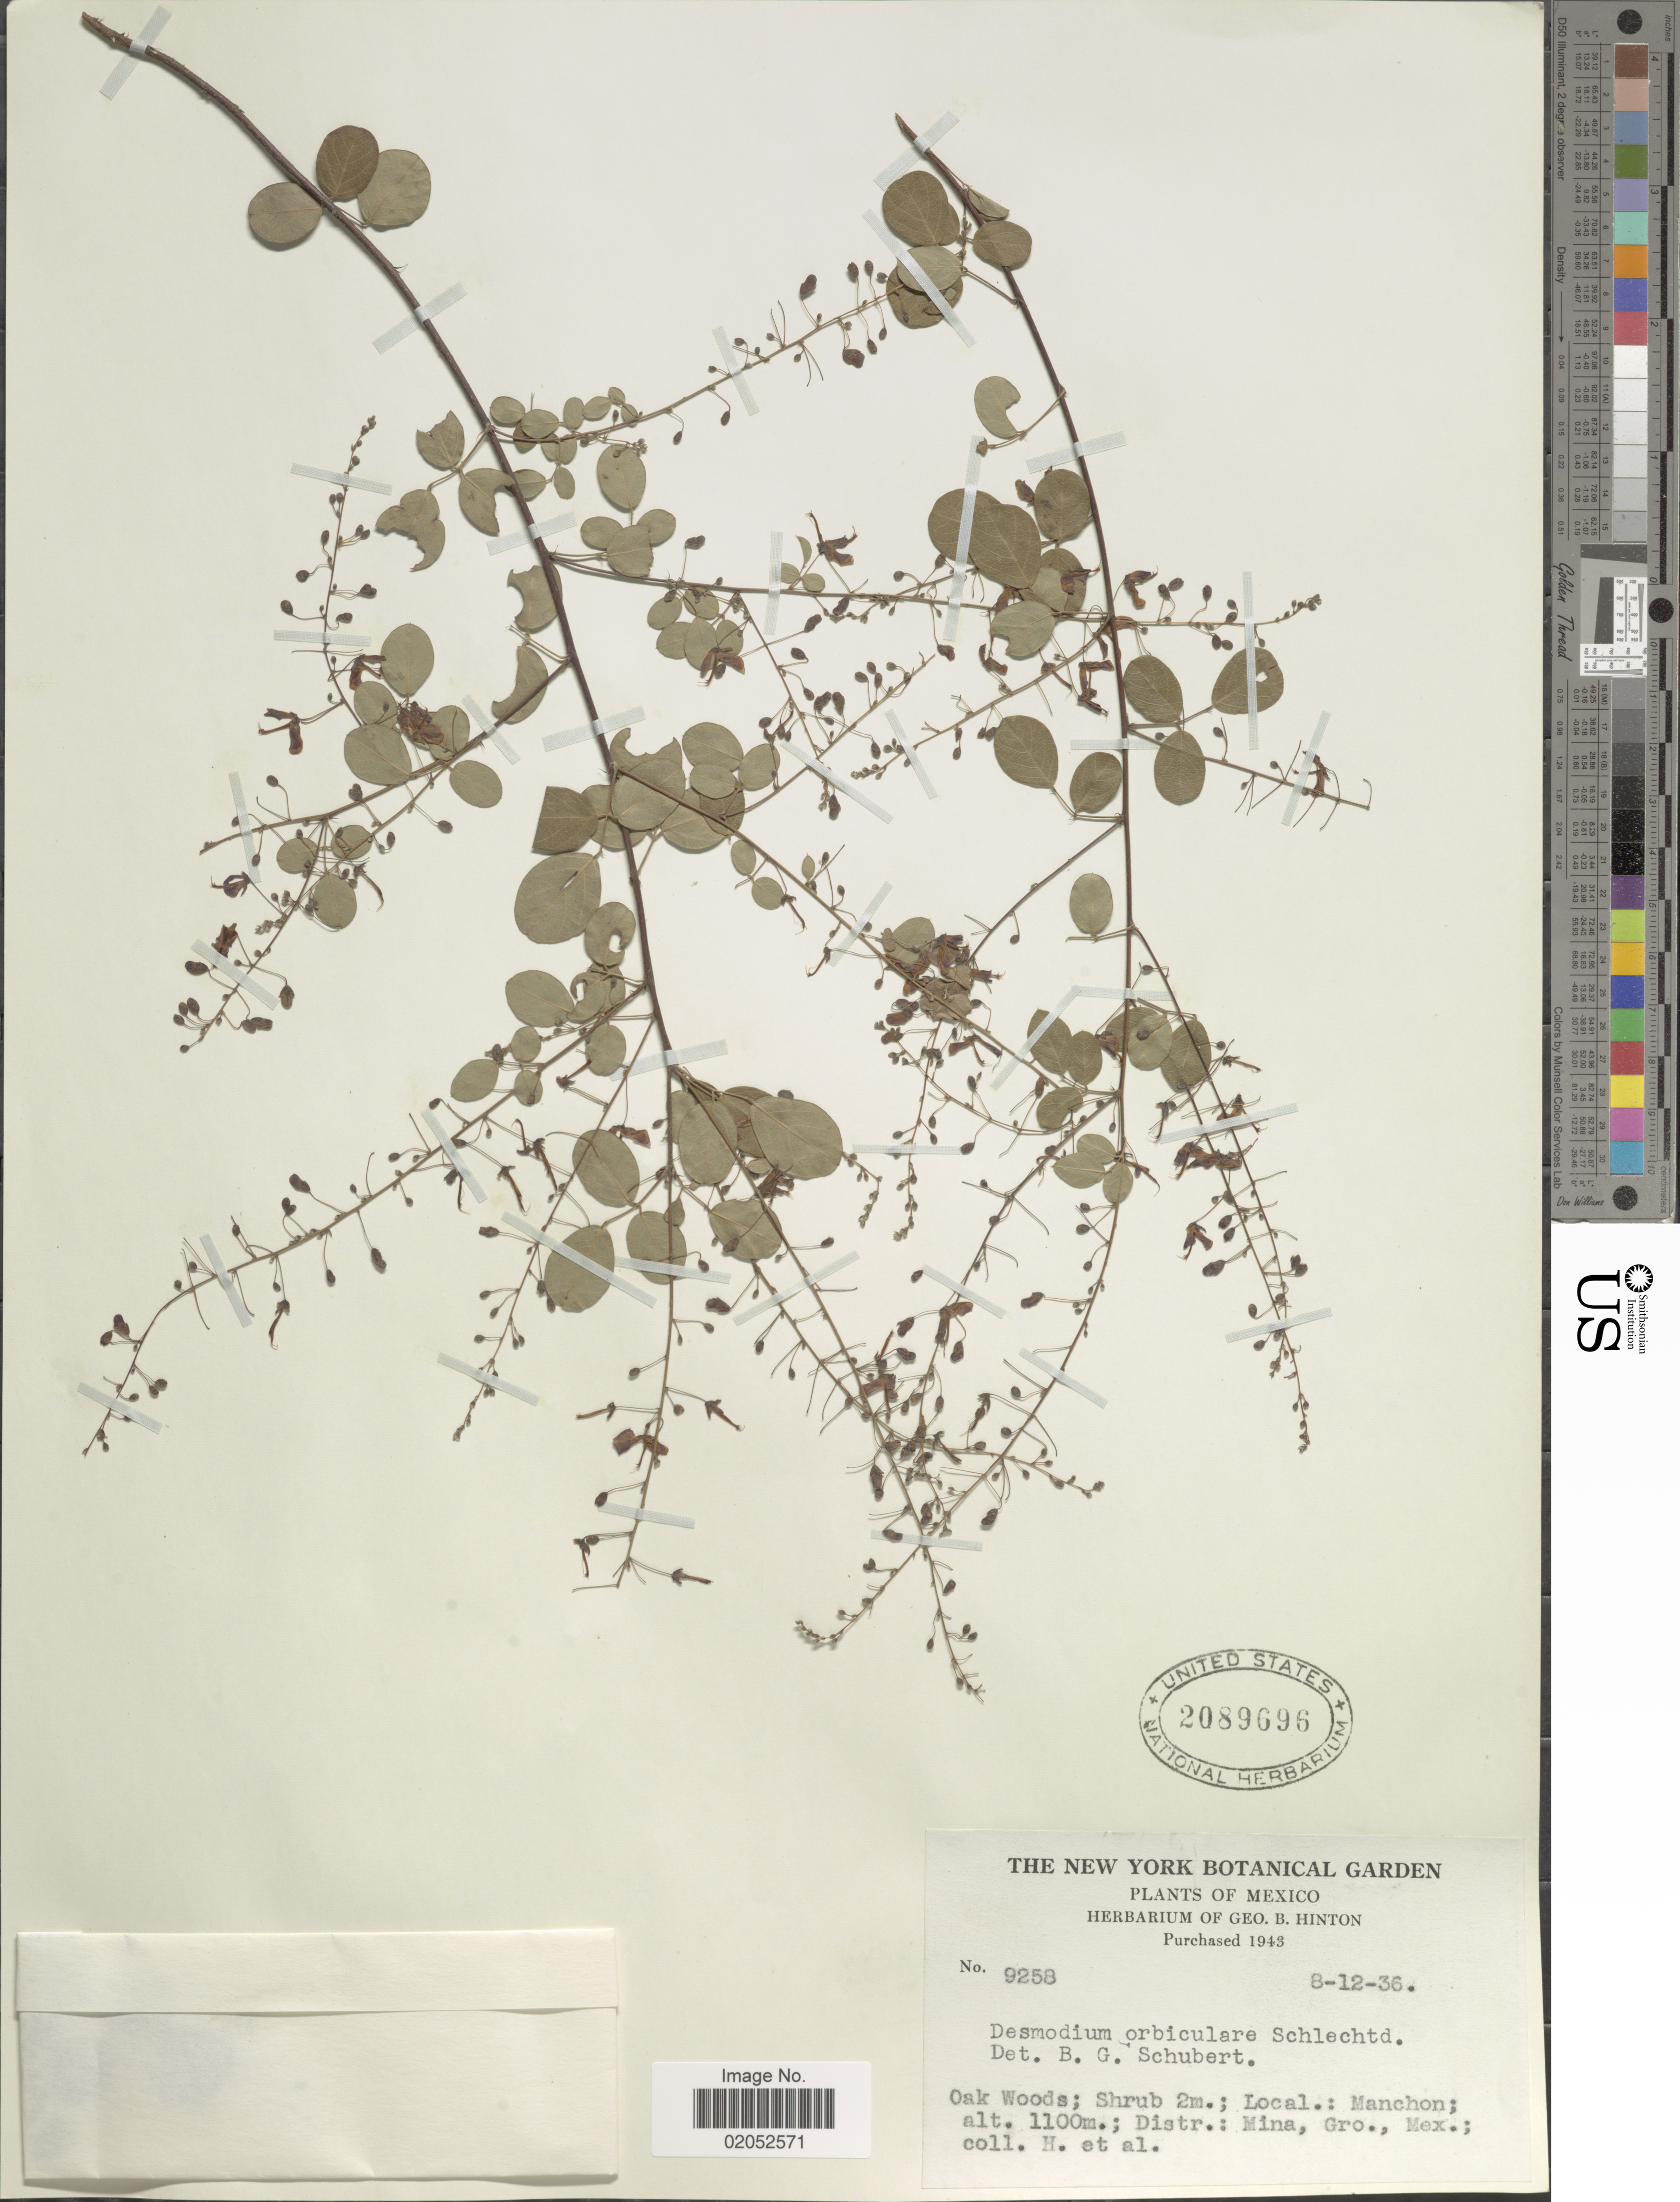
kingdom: Plantae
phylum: Tracheophyta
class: Magnoliopsida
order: Fabales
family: Fabaceae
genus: Desmodium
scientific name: Desmodium orbiculare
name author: Schltdl.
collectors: G. B. Hinton & et al.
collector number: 9258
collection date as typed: Transcribed d/m/y: 8/12/36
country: Mexico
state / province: Guerrero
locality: Distr.: Mina, Gro., Manchon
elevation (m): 1100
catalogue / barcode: US 2089696